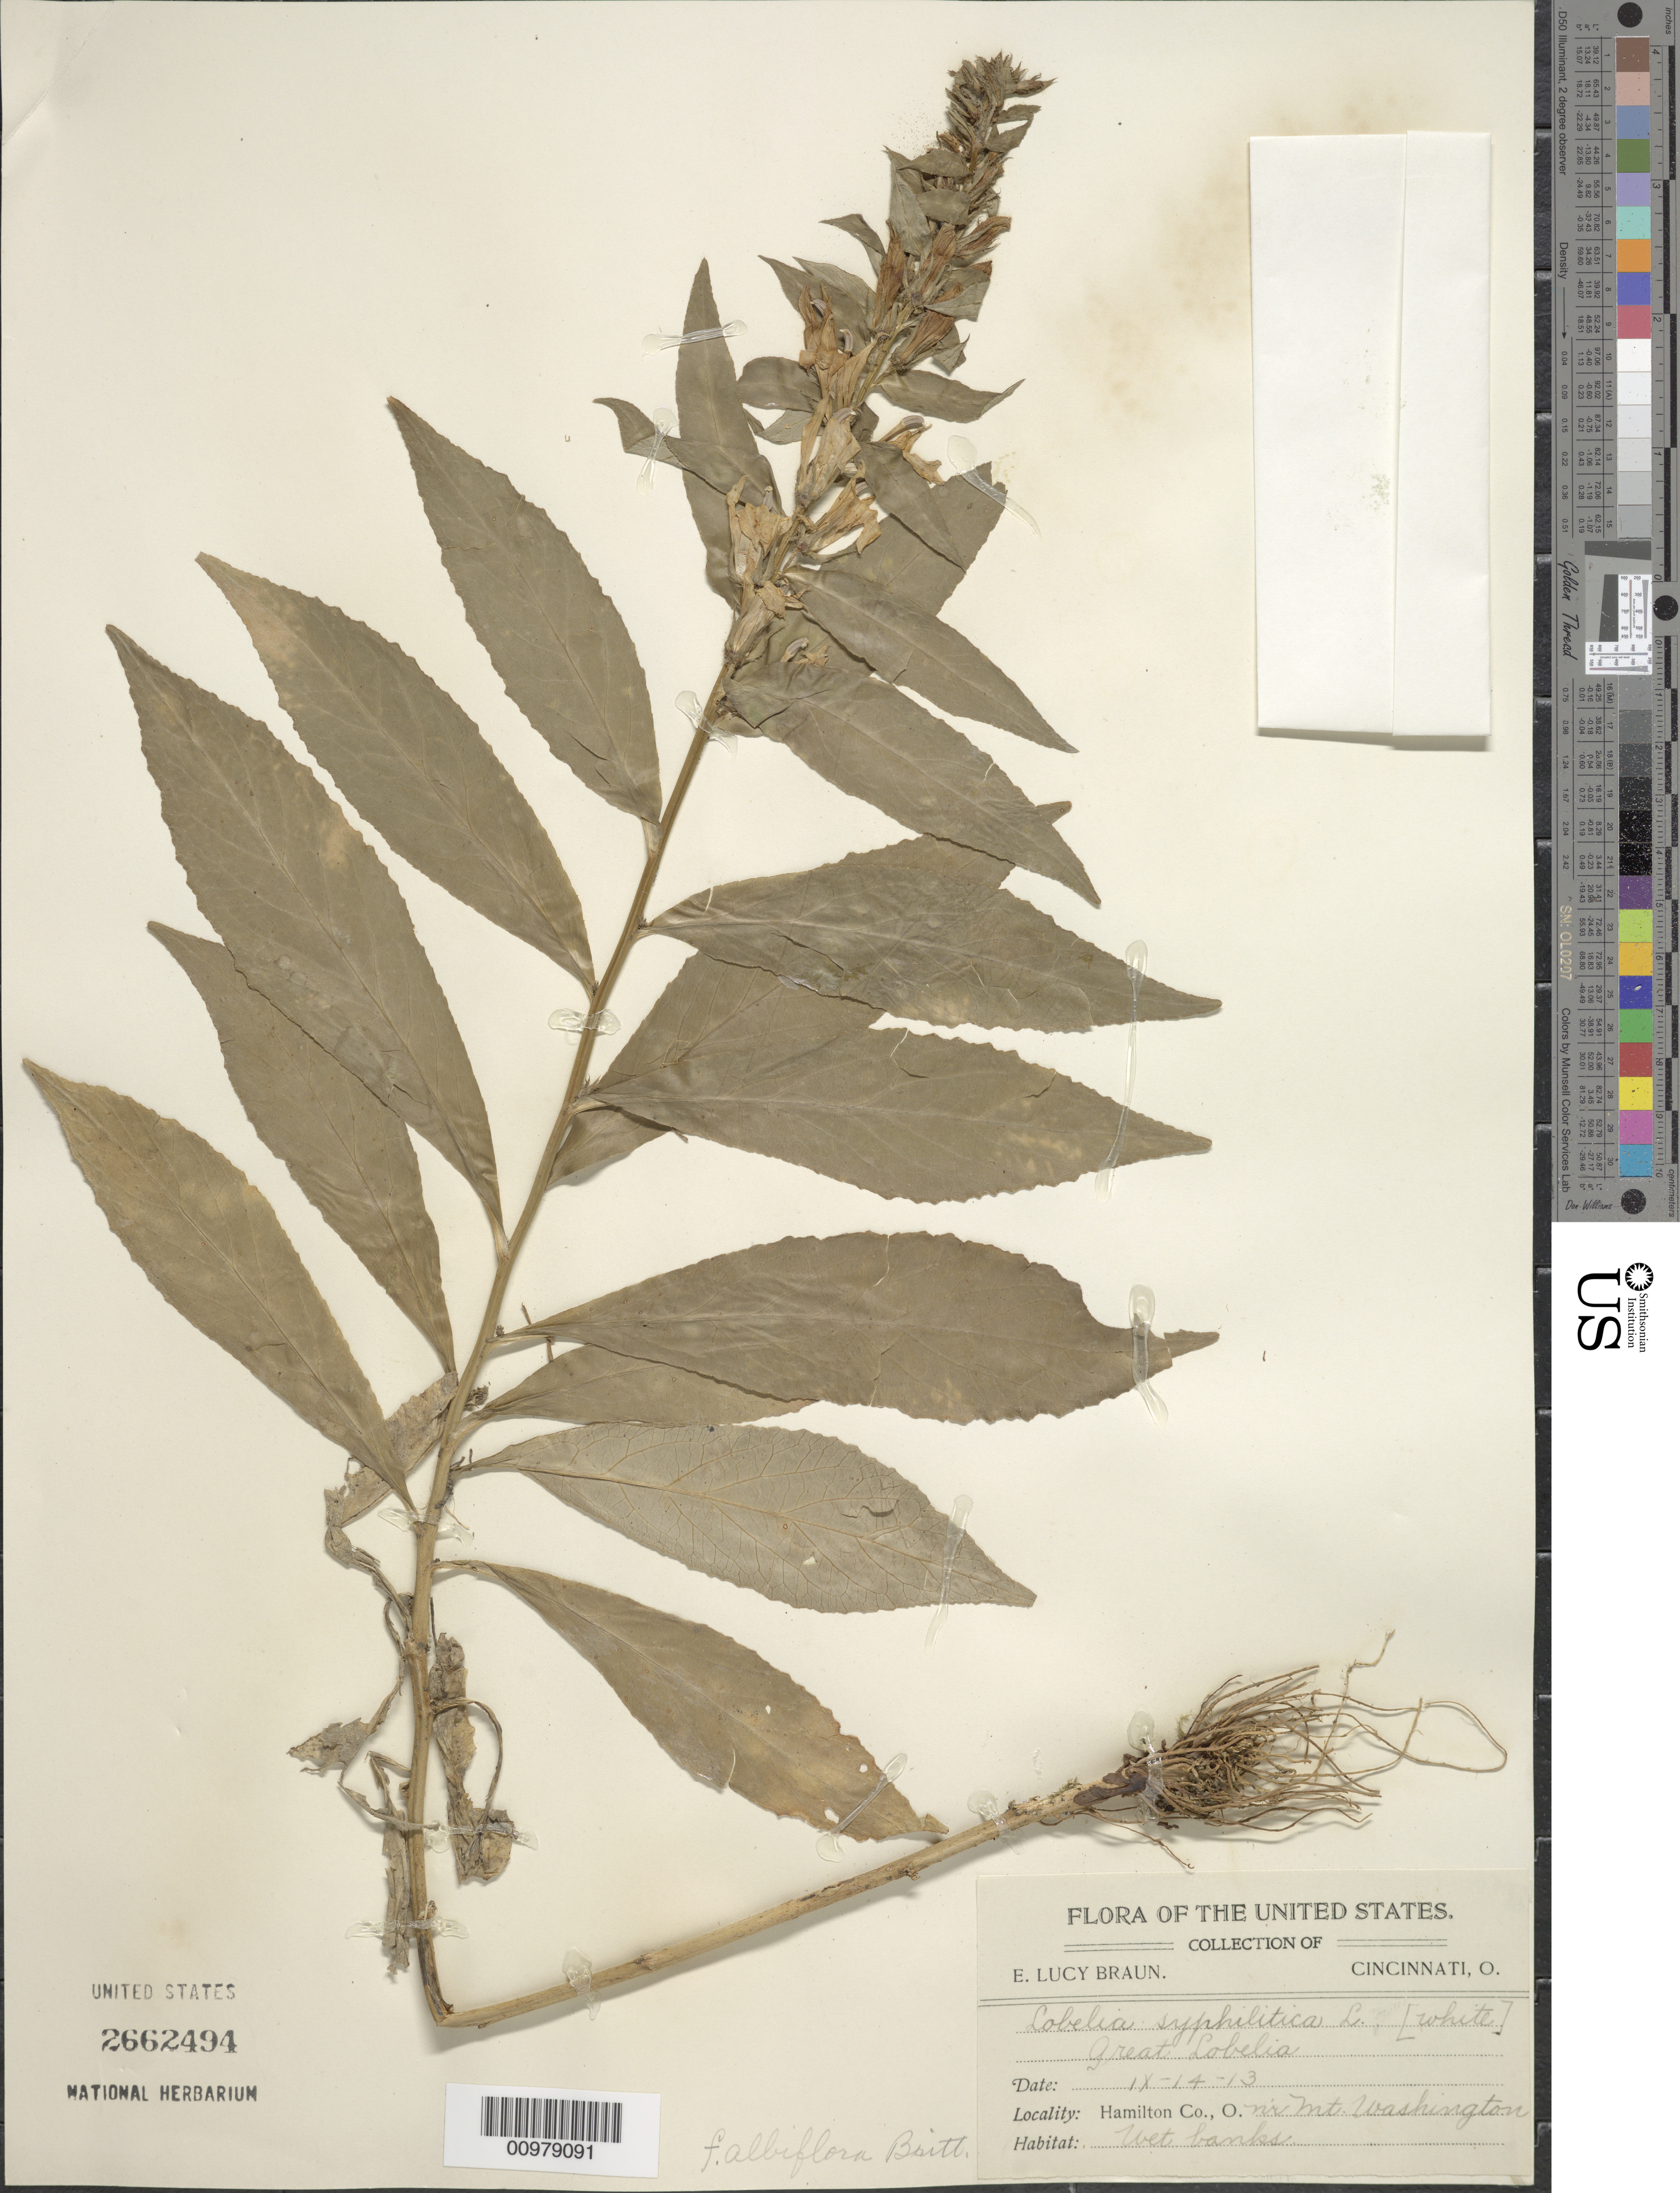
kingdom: Plantae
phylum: Tracheophyta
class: Magnoliopsida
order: Asterales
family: Campanulaceae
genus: Lobelia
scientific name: Lobelia siphilitica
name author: L.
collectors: E. L. Braun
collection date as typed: IX - 14-13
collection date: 1913-09-14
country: United States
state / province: Ohio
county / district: Hamilton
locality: Near Mount Washington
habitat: wet banks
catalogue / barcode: US 2662494